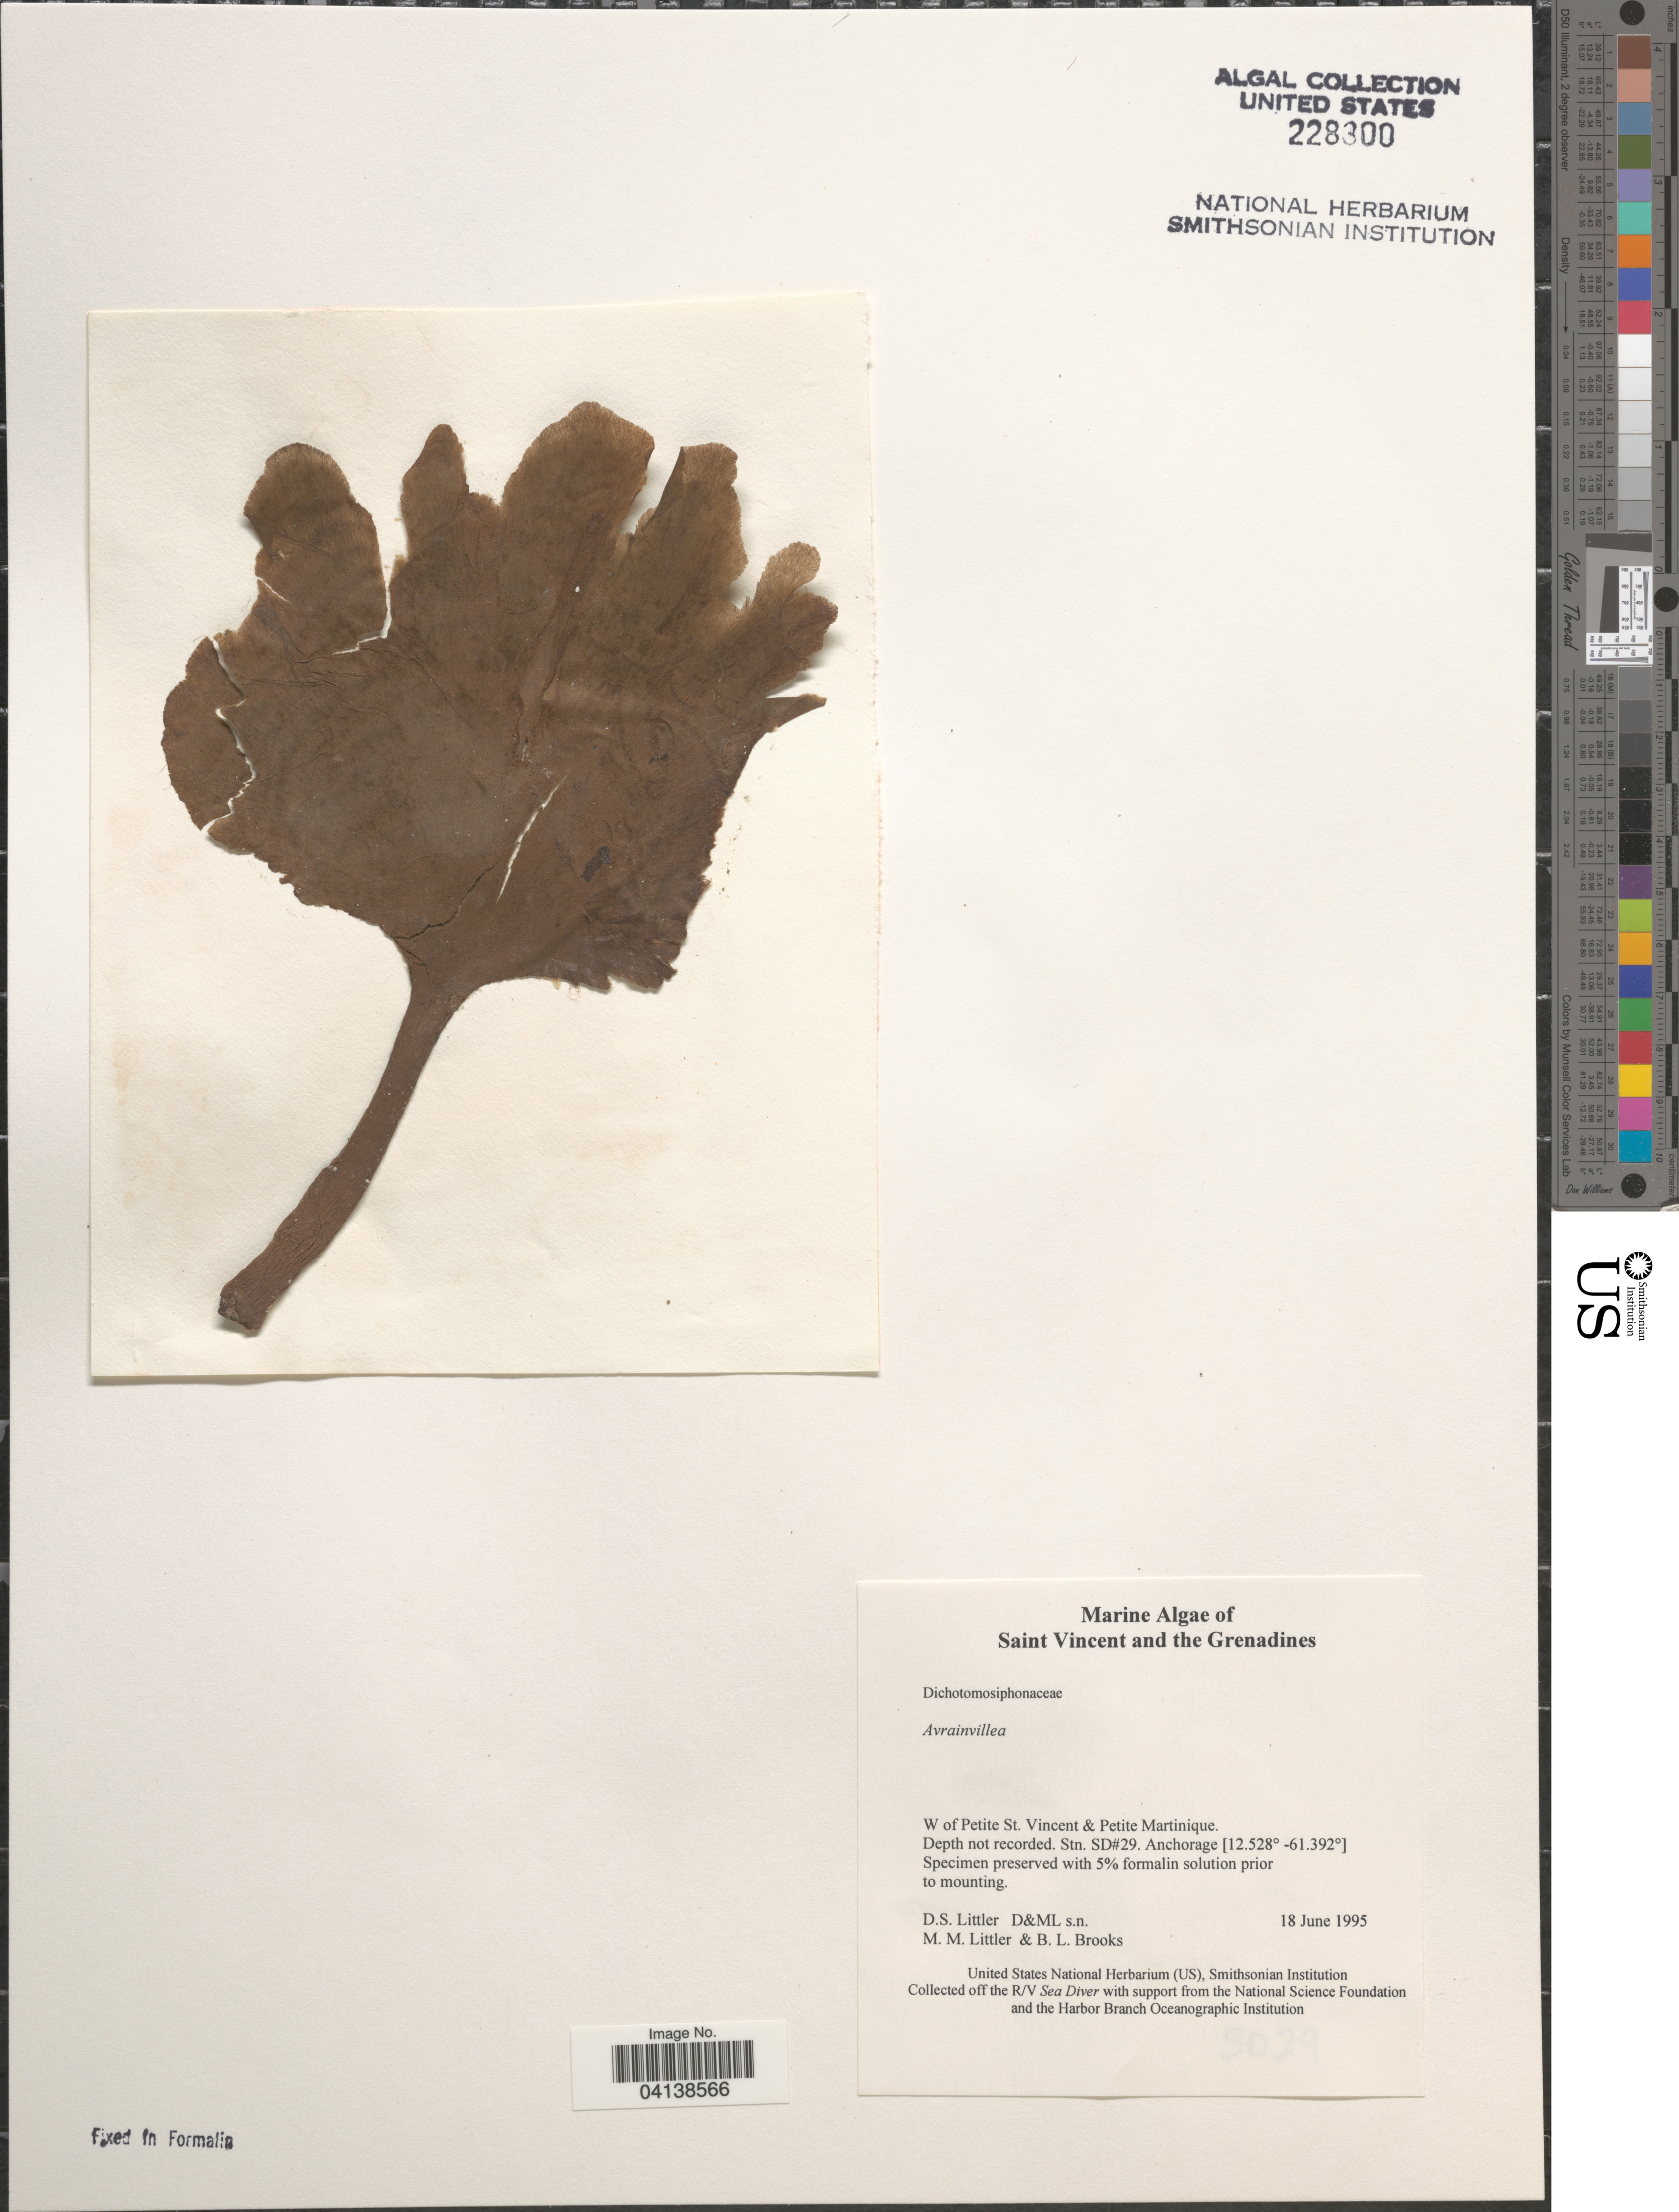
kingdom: Plantae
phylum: Chlorophyta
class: Ulvophyceae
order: Bryopsidales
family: Dichotomosiphonaceae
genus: Avrainvillea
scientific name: Avrainvillea sp.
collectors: D. S. Littler & B. Brooks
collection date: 1995-06-18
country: St. Vincent - Grenadines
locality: Saint Vincent and the Grenadines. W of Petite St. Vincent & Petite Martinique. Stn. SD#29.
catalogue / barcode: US 228300